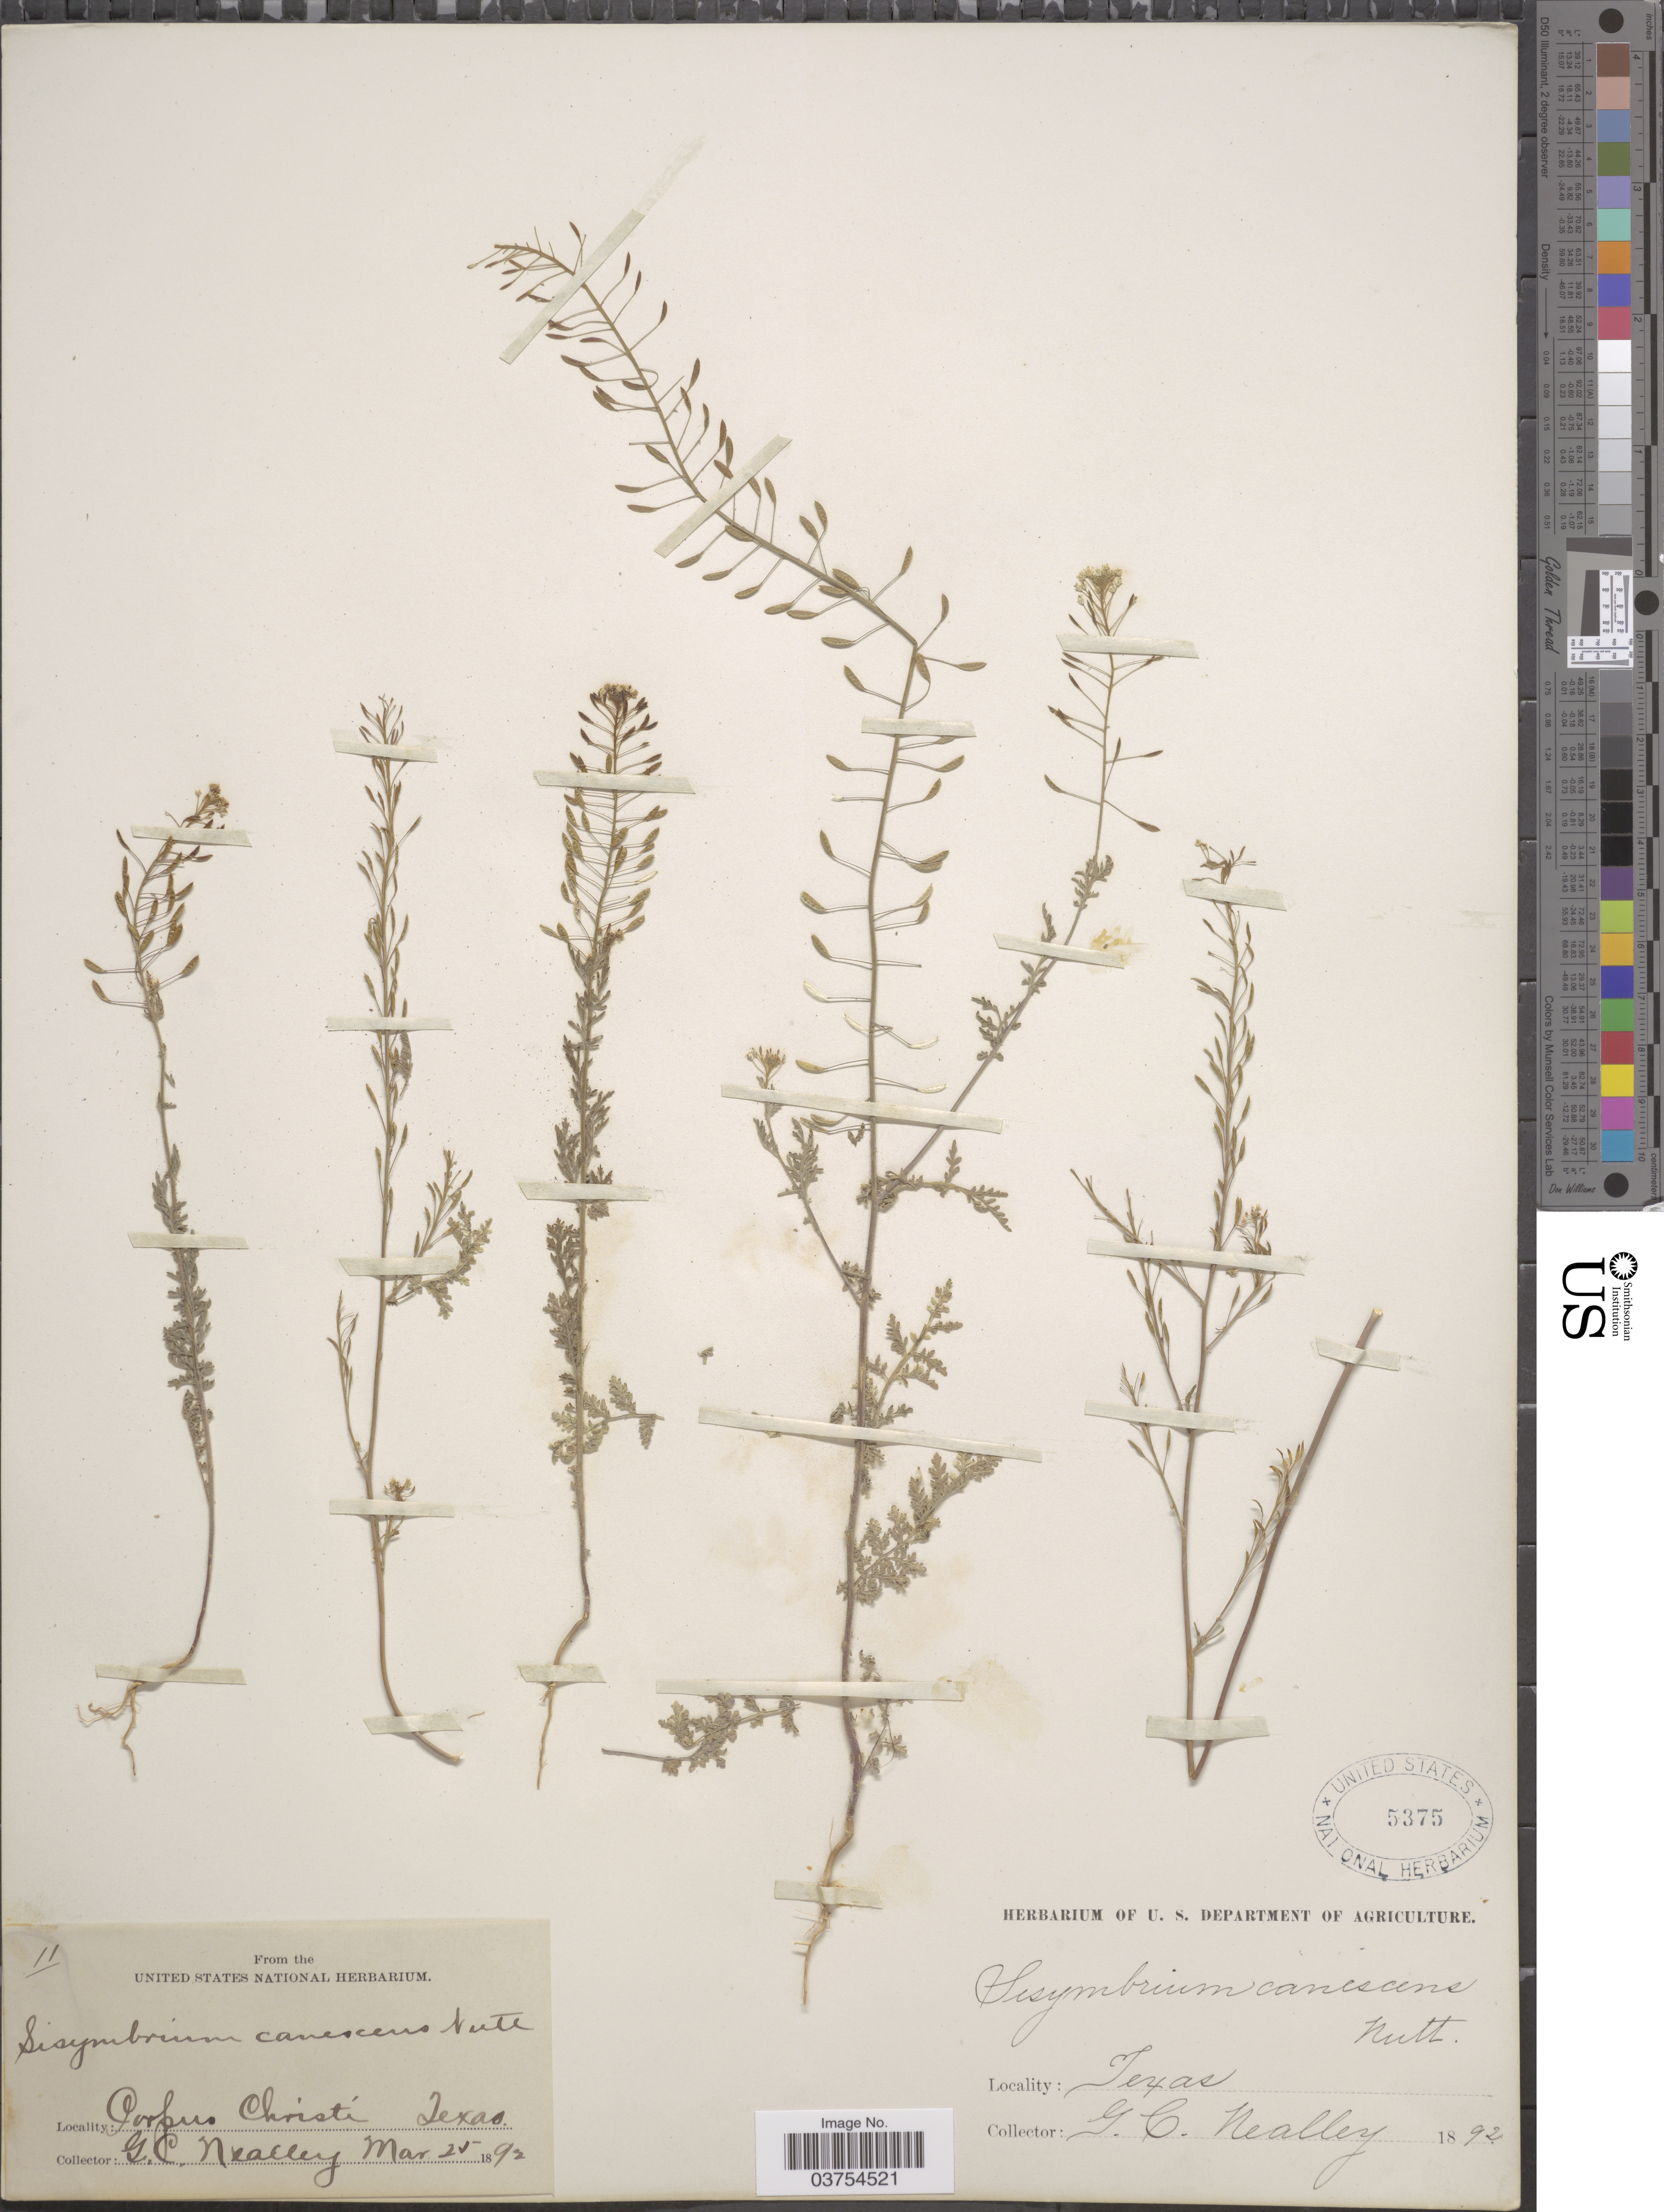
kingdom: Plantae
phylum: Tracheophyta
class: Magnoliopsida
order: Brassicales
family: Brassicaceae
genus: Descurainia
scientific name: Descurainia pinnata subsp. typica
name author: (C.A. Mey.) Detling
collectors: G. C. Nealley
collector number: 11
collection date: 1892-03-25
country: United States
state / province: Texas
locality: Corpus Christi.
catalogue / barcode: US 5375